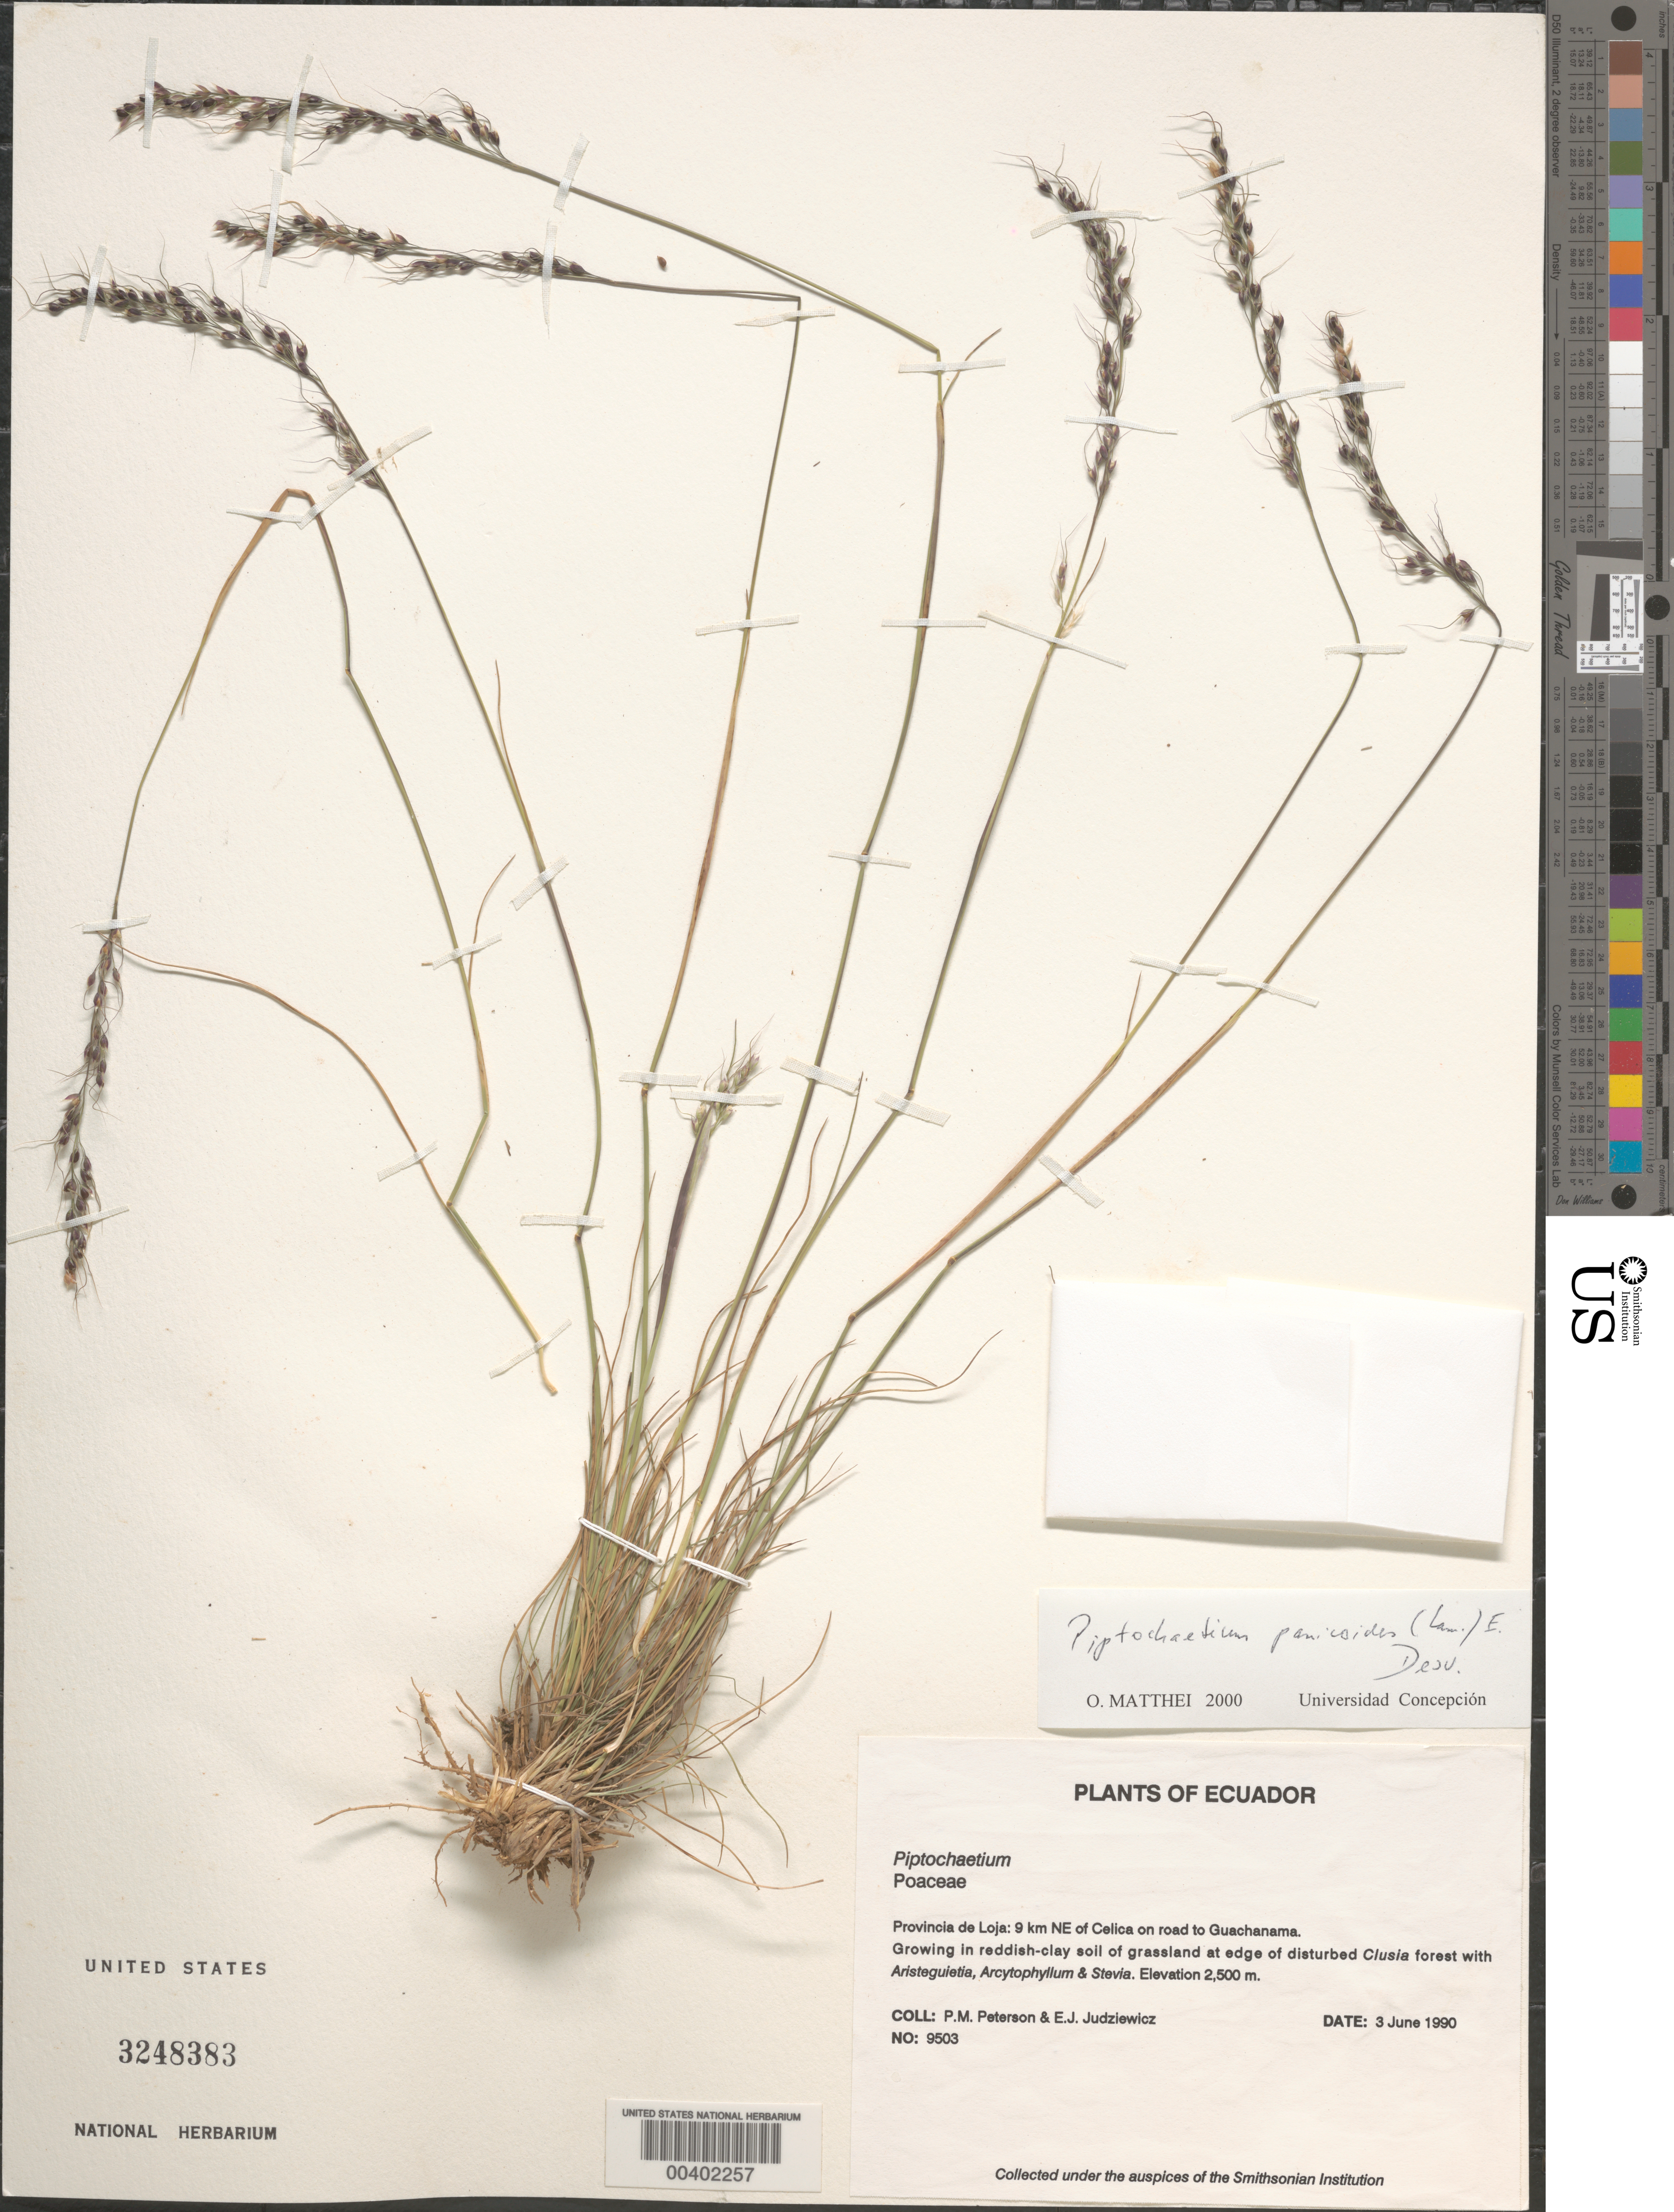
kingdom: Plantae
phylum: Tracheophyta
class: Liliopsida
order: Poales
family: Poaceae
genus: Piptochaetium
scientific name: Piptochaetium sp.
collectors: P. M. Peterson & E. J. Judziewicz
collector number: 09503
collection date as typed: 03 Jun 1990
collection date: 1990-06-03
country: Ecuador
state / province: Loja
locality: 9 km NE of Celica on road to Guachanama.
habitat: Growing in reddish-clay soil of grassland at edge of disturbed Clusia forest with Aristeguietia, Arcytophyllum & Stevia.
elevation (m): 2500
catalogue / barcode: US 3248383